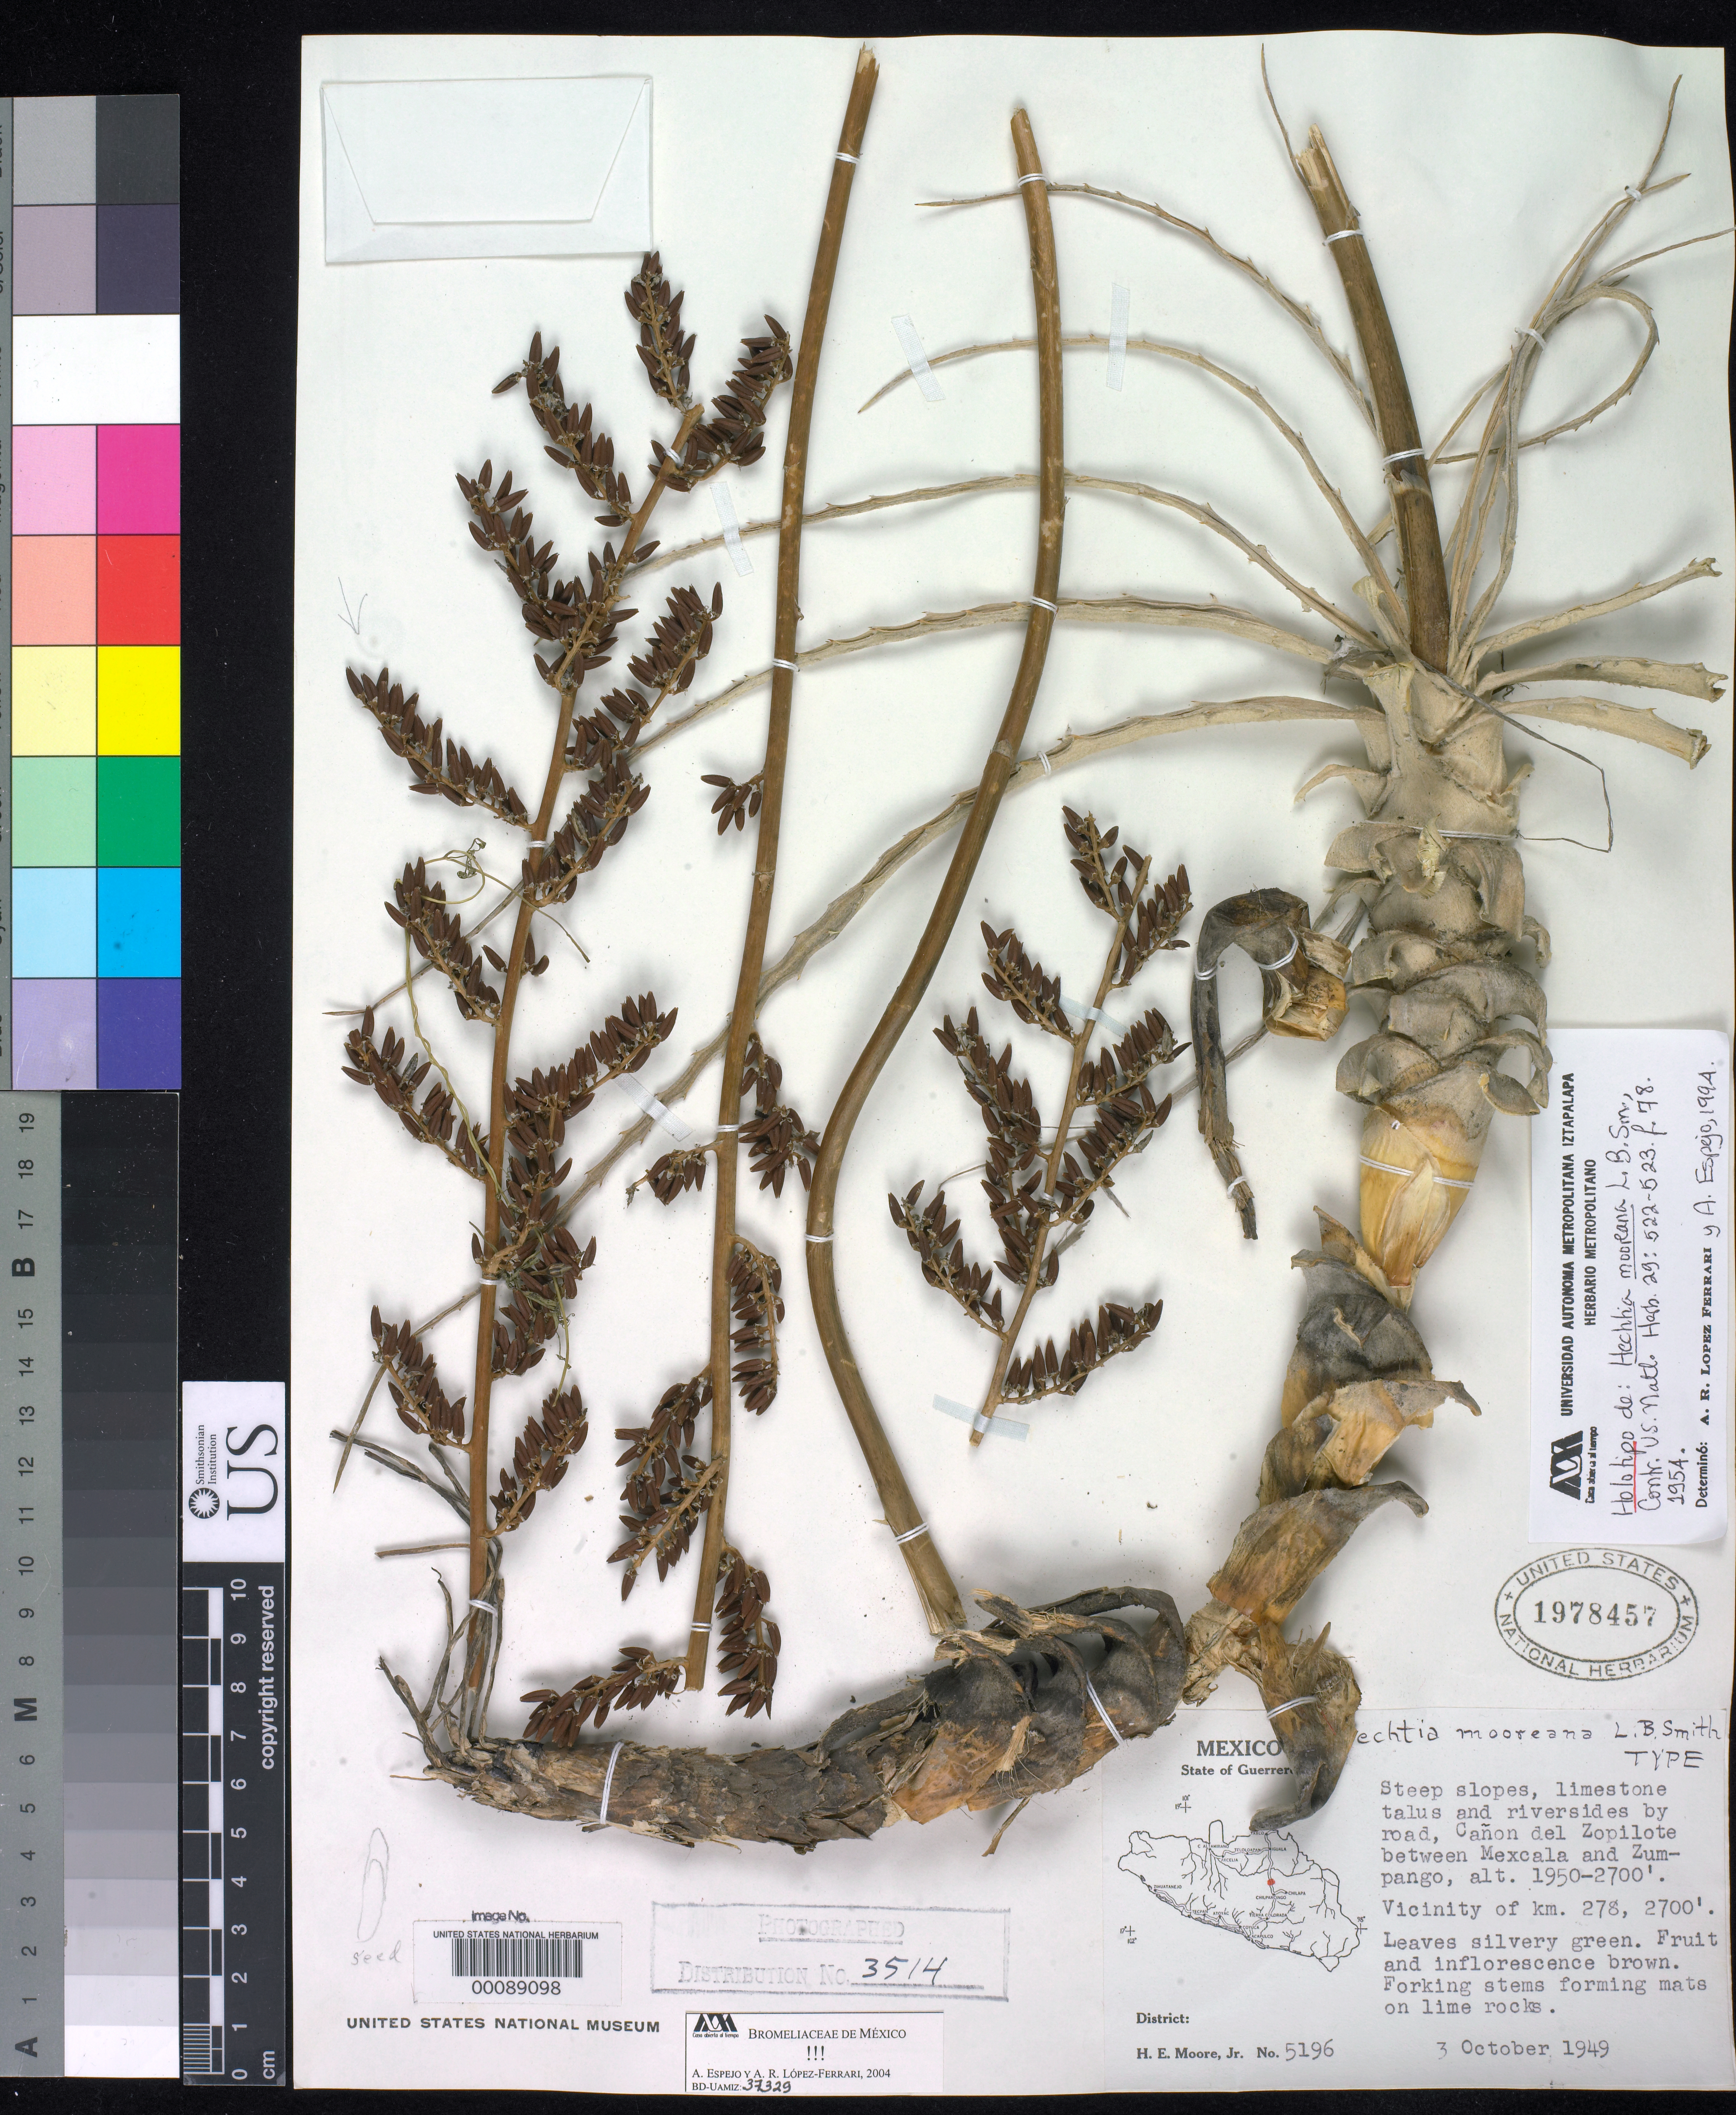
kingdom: Plantae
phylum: Tracheophyta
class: Liliopsida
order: Poales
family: Bromeliaceae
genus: Hechtia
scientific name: Hechtia mooreana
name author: L.B. Sm.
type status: Holotype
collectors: H. E. Moore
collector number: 5196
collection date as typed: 03 Oct 1949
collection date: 1949-10-03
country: Mexico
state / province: Guerrero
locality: Vicinity of km 278, Cañon del Zopilote between Mexcala and Zumpango.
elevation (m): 810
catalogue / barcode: US 1978457